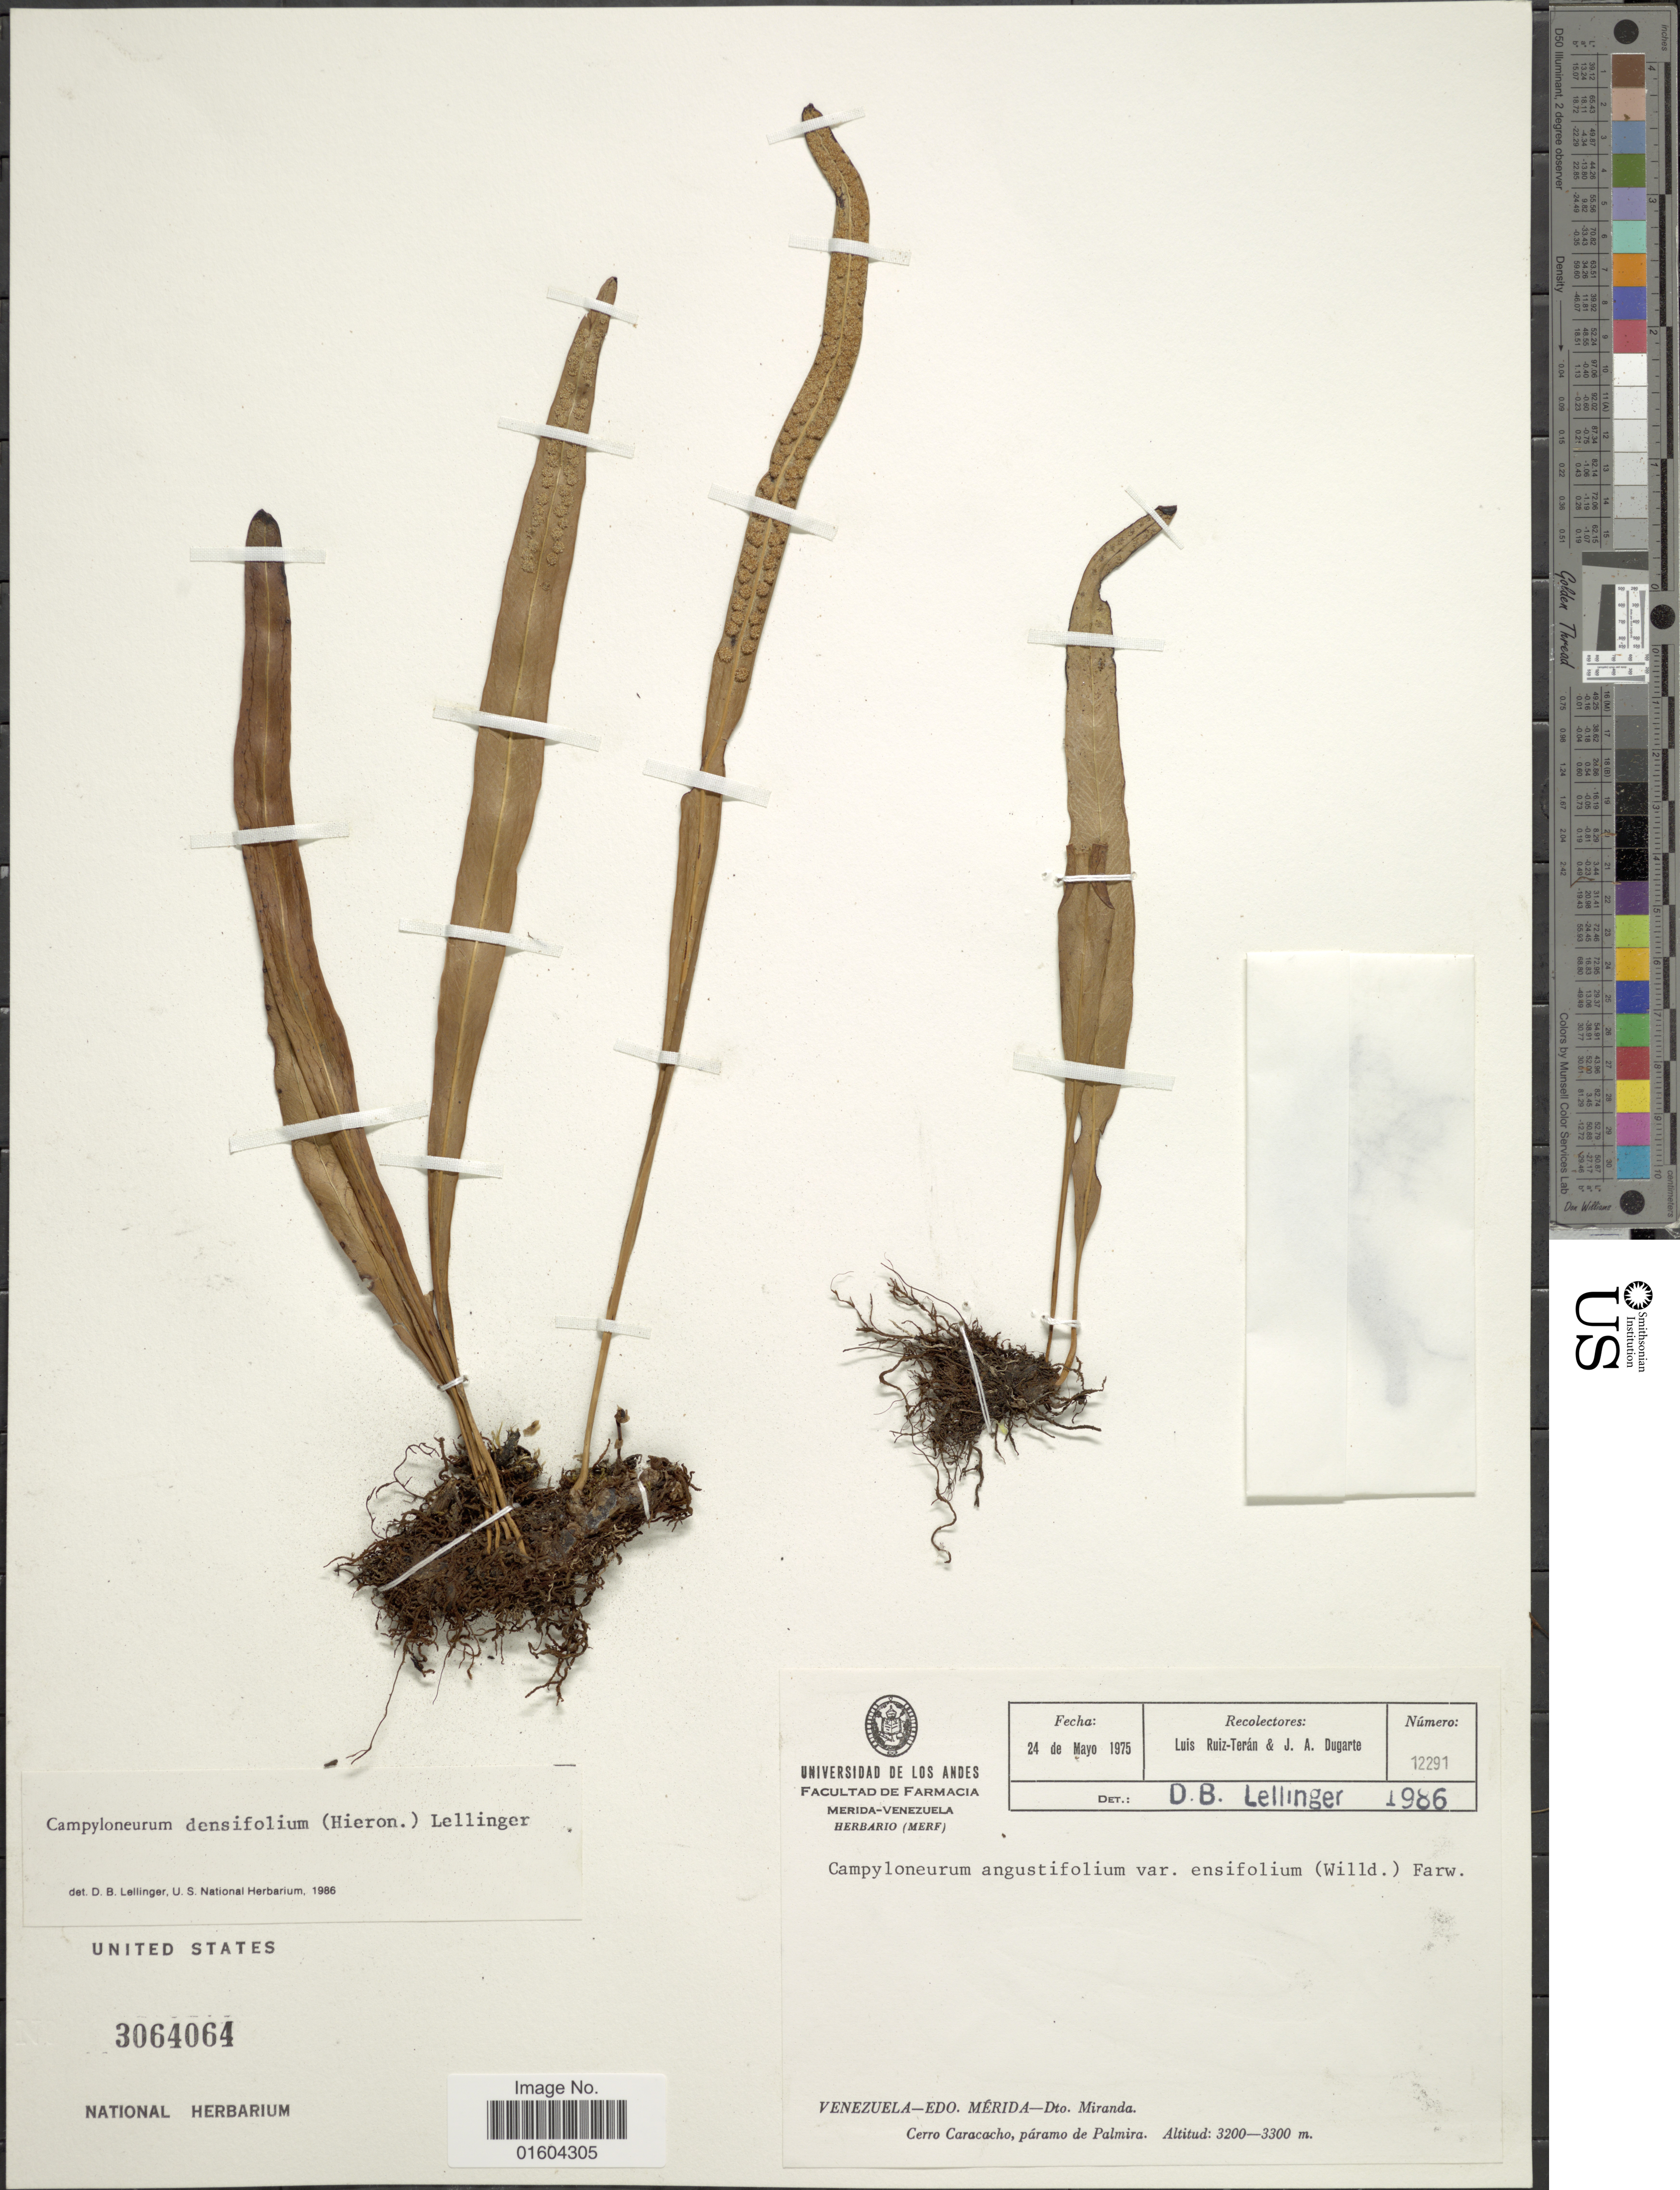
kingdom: Plantae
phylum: Tracheophyta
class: Polypodiopsida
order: Polypodiales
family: Polypodiaceae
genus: Campyloneurum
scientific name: Campyloneurum densifolium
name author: (Hieron.) Lellinger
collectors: L. E. Ruíz-Terán & J. Dugarte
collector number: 12291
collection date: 1975-05-24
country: Venezuela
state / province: Mérida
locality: Venezuela - Edo. Merida - Dto. Miranda.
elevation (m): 3200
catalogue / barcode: US 3064064